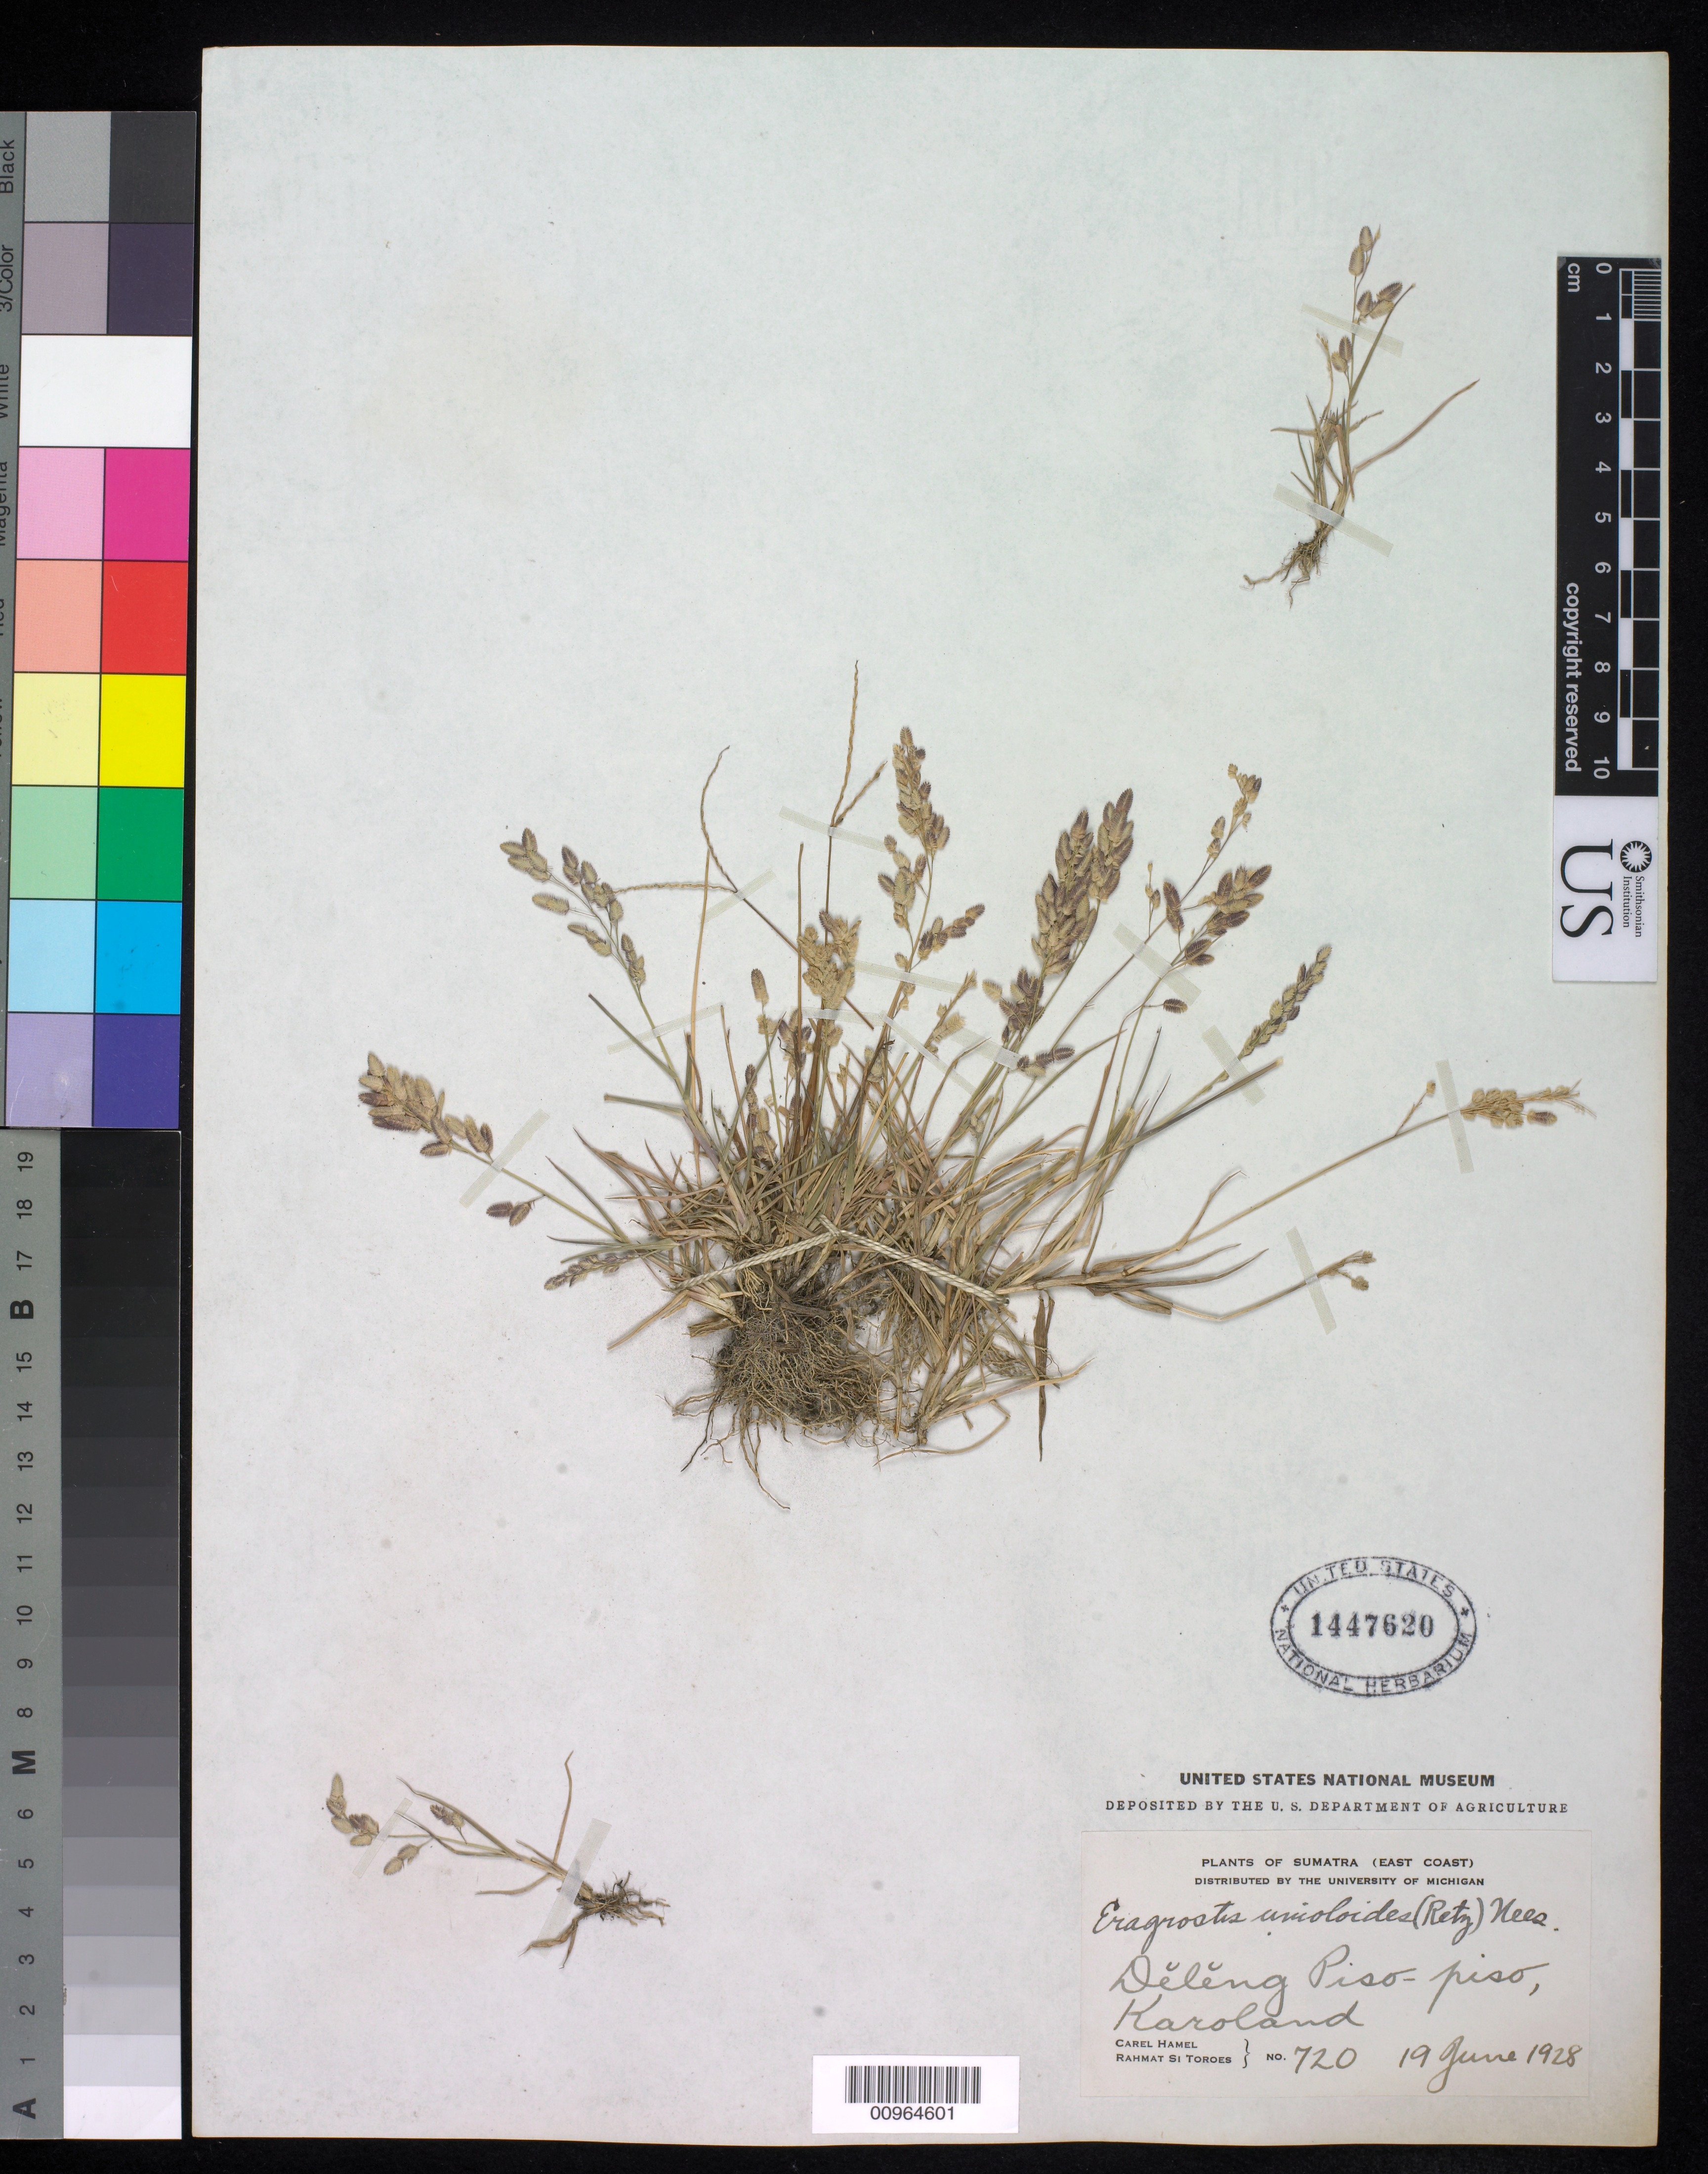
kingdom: Plantae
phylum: Tracheophyta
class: Liliopsida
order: Poales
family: Poaceae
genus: Eragrostis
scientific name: Eragrostis rubens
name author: (Lam.) Hochst. ex Miq.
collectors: C. Hamel & C. Hamel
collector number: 720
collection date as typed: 19 Jun 1928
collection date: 1928-06-19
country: Indonesia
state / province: Sumatra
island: Sumatra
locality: Karoland, East Sumatra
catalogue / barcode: US 1447620